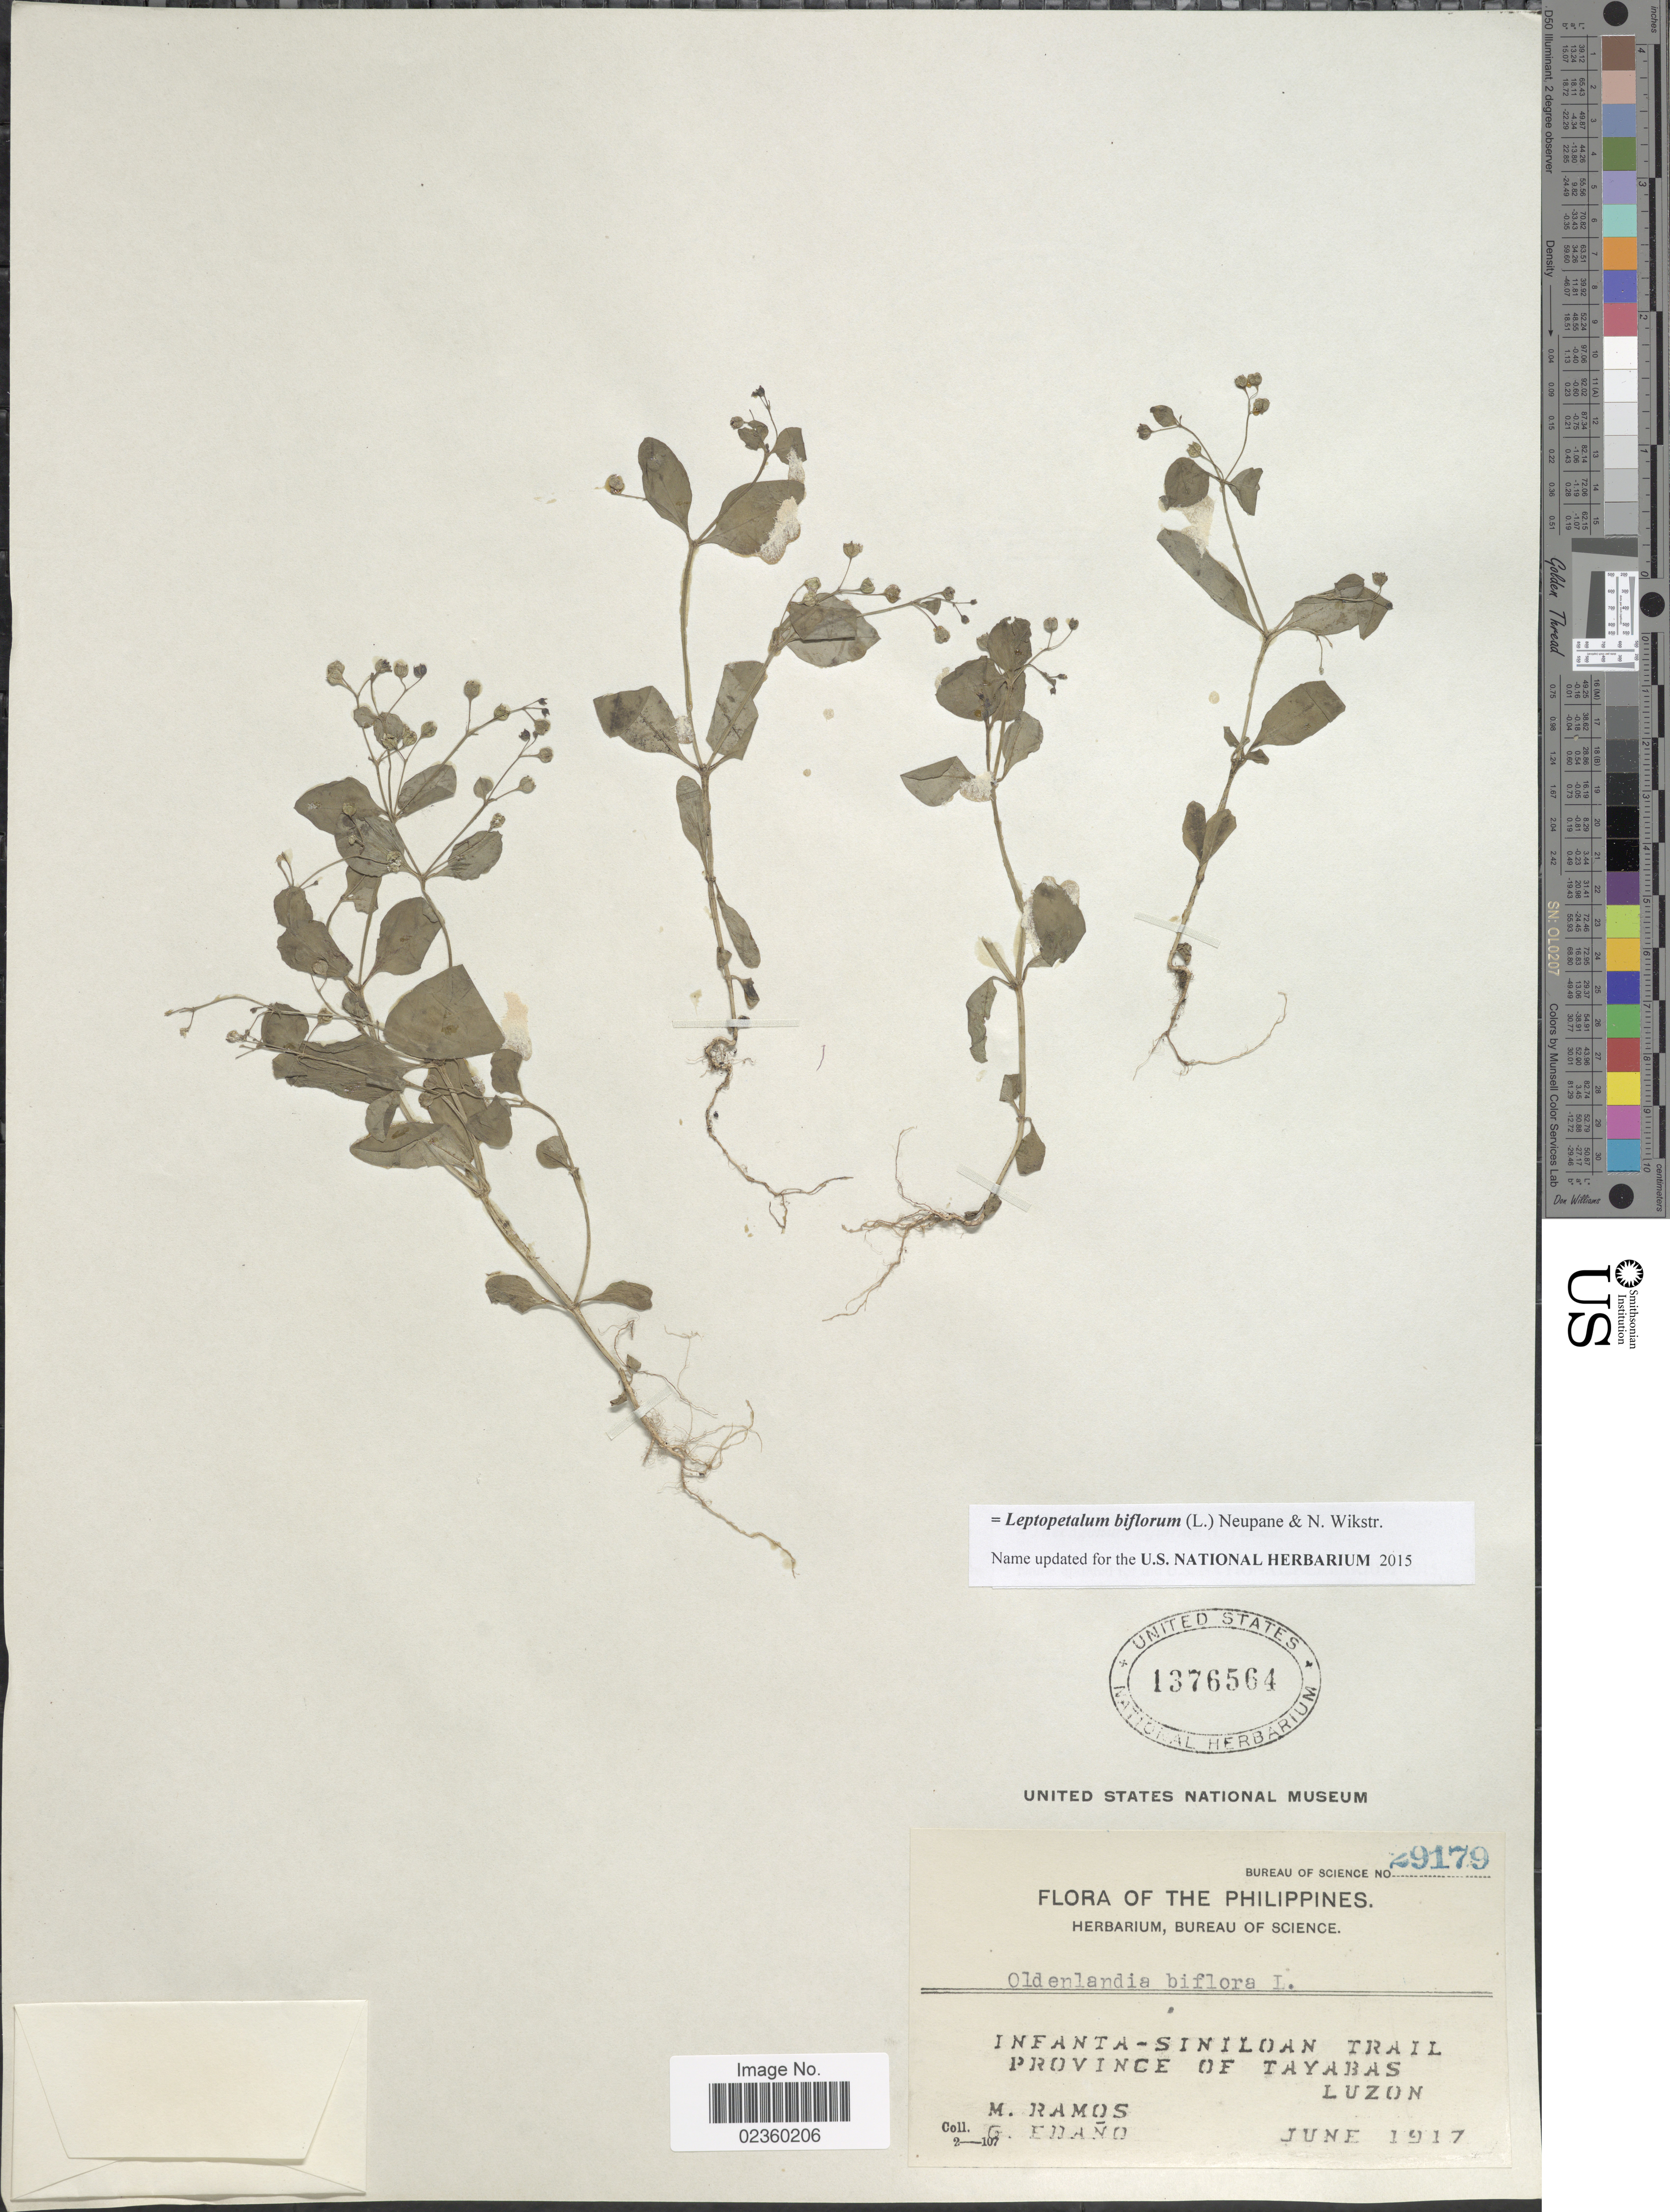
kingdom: Plantae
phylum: Tracheophyta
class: Magnoliopsida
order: Gentianales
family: Rubiaceae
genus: Leptopetalum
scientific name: Leptopetalum biflorum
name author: (L.) Neupane & N. Wikstr.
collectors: M. Ramos & G. Edaño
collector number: Bureau of Science 29179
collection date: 1917-06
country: Philippines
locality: Infanta-Siniloan Trail, Province of Tayabas, Luzon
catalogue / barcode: US 1376564